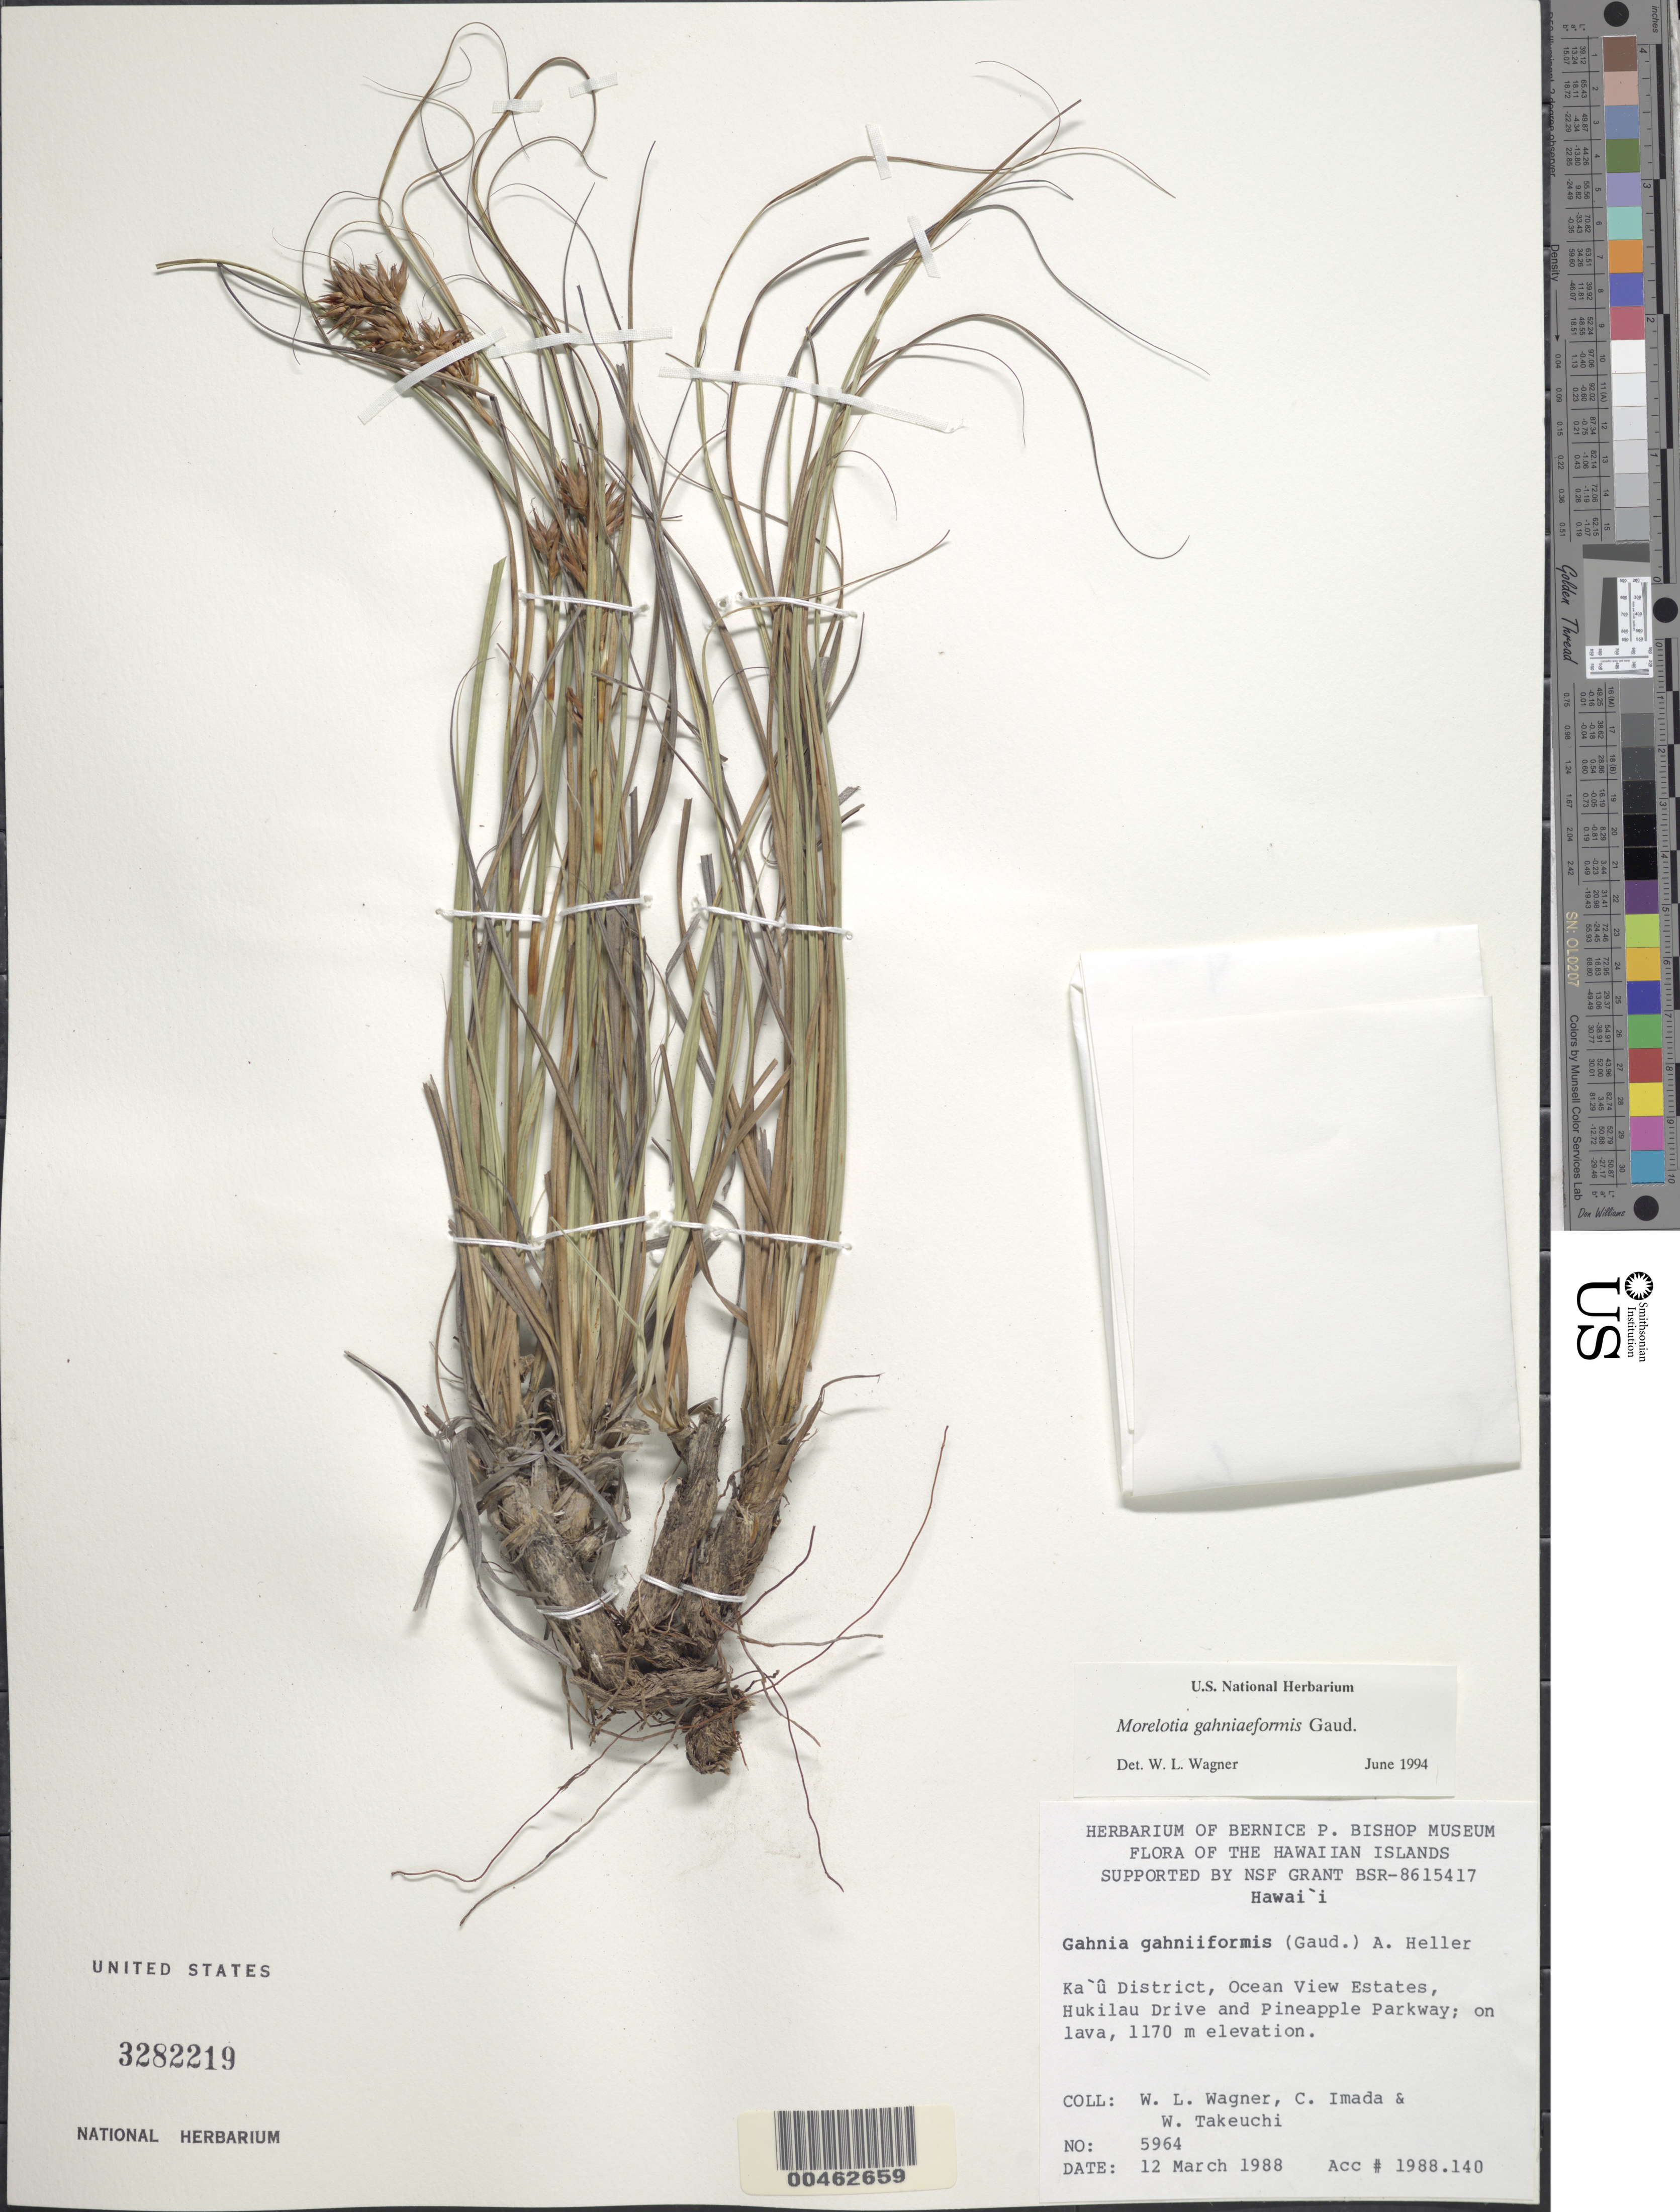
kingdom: Plantae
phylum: Tracheophyta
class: Liliopsida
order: Poales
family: Cyperaceae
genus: Morelotia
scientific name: Morelotia gahniiformis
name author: Gaudich.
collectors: W. L. Wagner, C. Imada & W. N. Takeuchi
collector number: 5964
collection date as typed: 12 Mar 1988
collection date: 1988-03-12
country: United States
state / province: Hawaii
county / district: Hawaii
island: Hawaii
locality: Kau Dist., Ocean View Estates, Hukilau Drive and Pineapple Parkway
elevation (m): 1170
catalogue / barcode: US 3282219